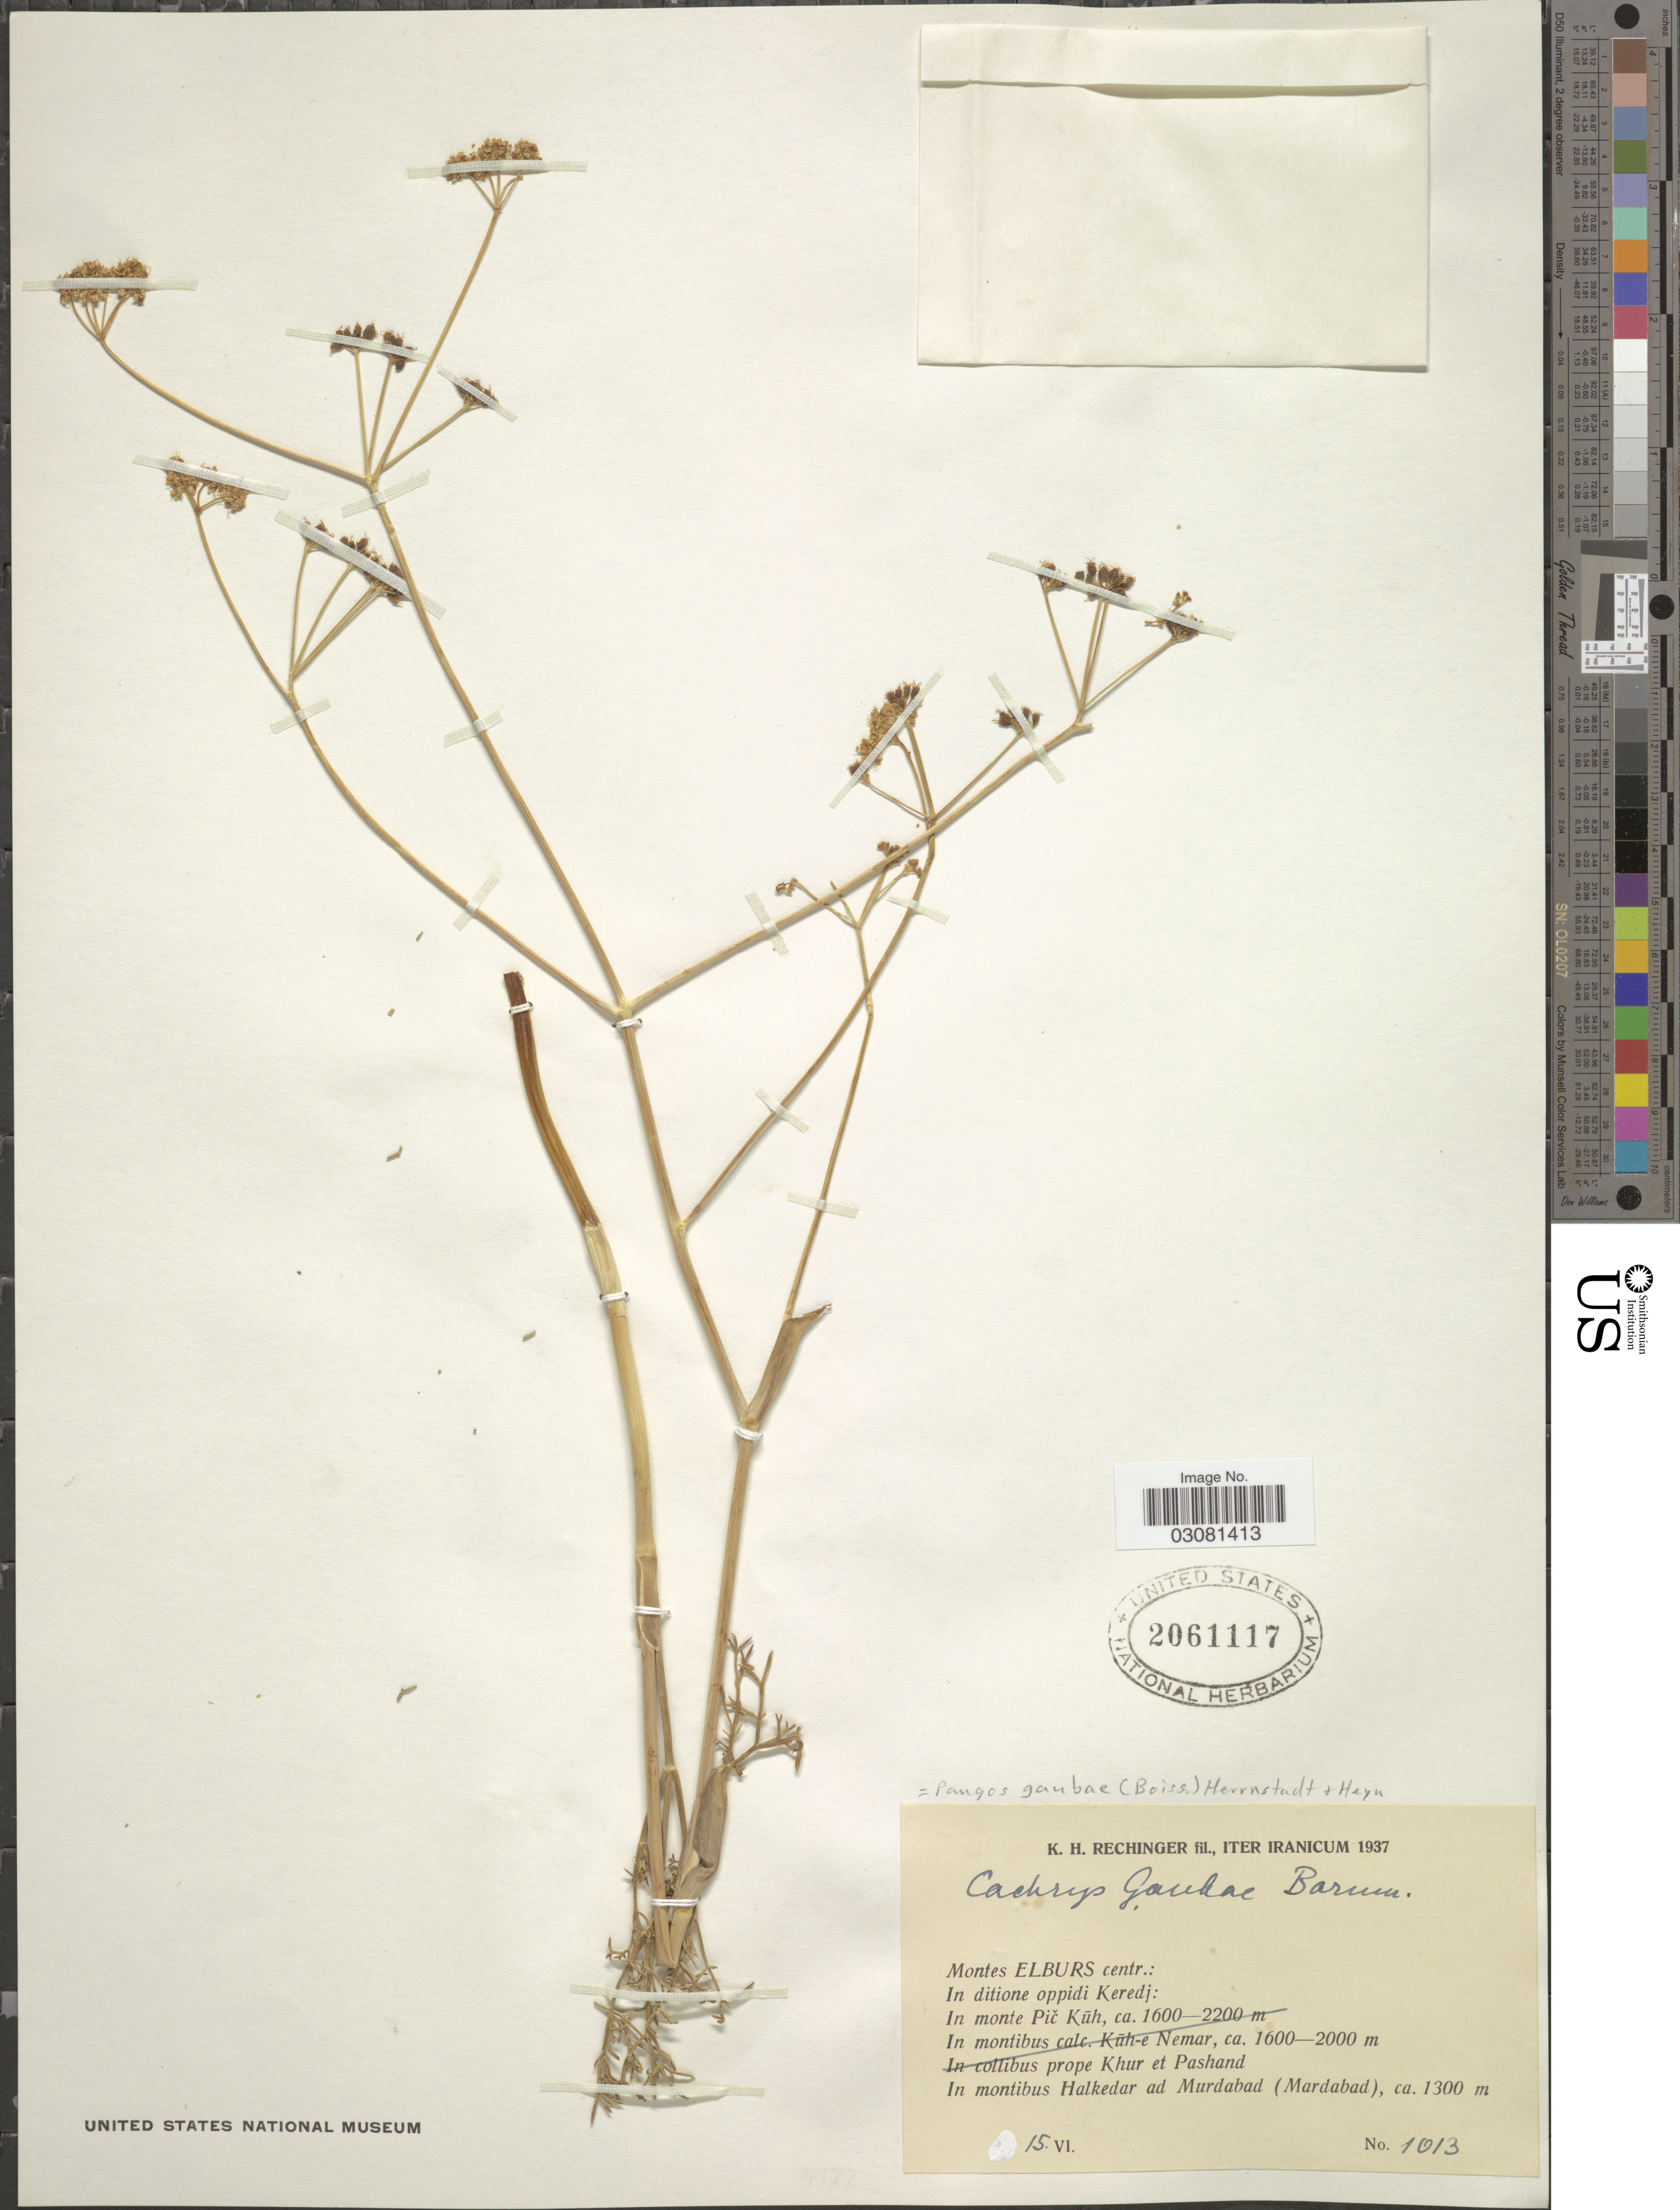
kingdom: Plantae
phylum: Tracheophyta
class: Magnoliopsida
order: Apiales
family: Apiaceae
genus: Prangos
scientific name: Prangos gaubae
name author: (Bornm.) Herrnst. & Heyn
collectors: K. H. Rechinger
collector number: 1013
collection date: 1937-06-15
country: Iran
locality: Montes Elburs centr.: In ditione oppidi Kerdje. In montibus Halkedar ad Murdabad (Mardabad).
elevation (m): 1300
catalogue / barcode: US 2061117